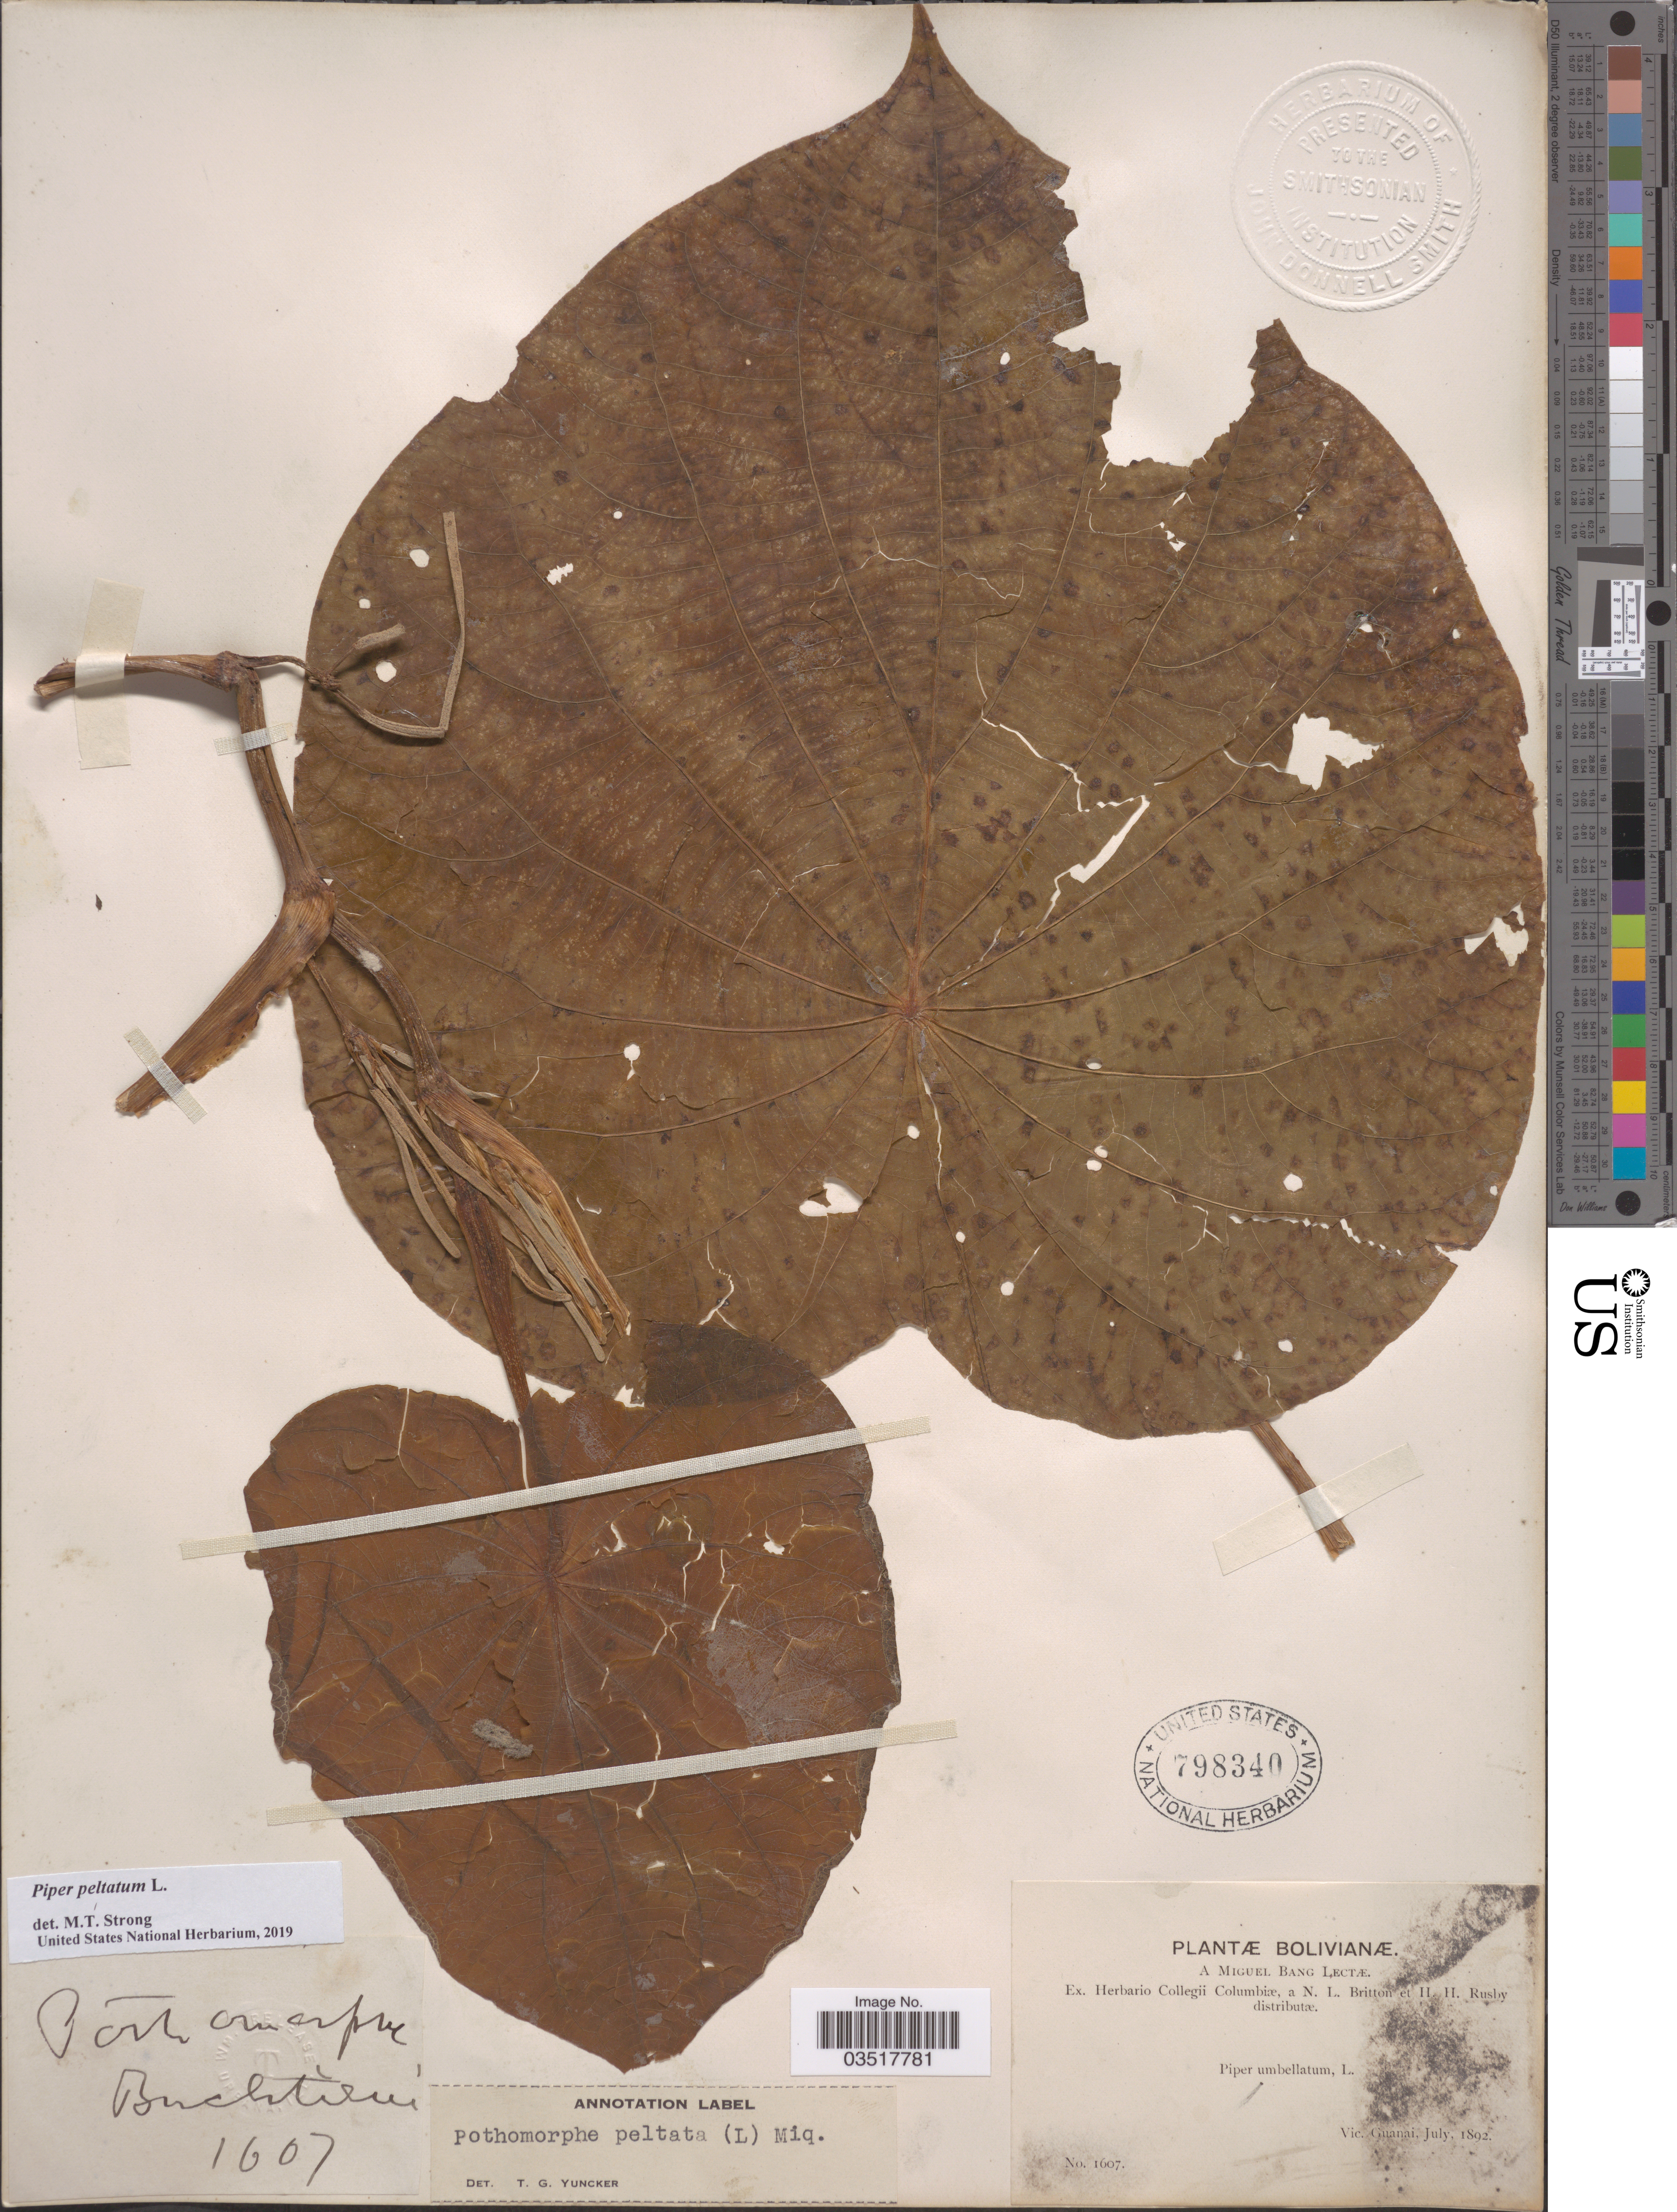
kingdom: Plantae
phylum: Tracheophyta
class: Magnoliopsida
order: Piperales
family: Piperaceae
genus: Piper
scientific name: Piper peltatum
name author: L.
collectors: M. Bang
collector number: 1607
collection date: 1892-07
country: Bolivia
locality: Vic. Guanai.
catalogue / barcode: US 798340